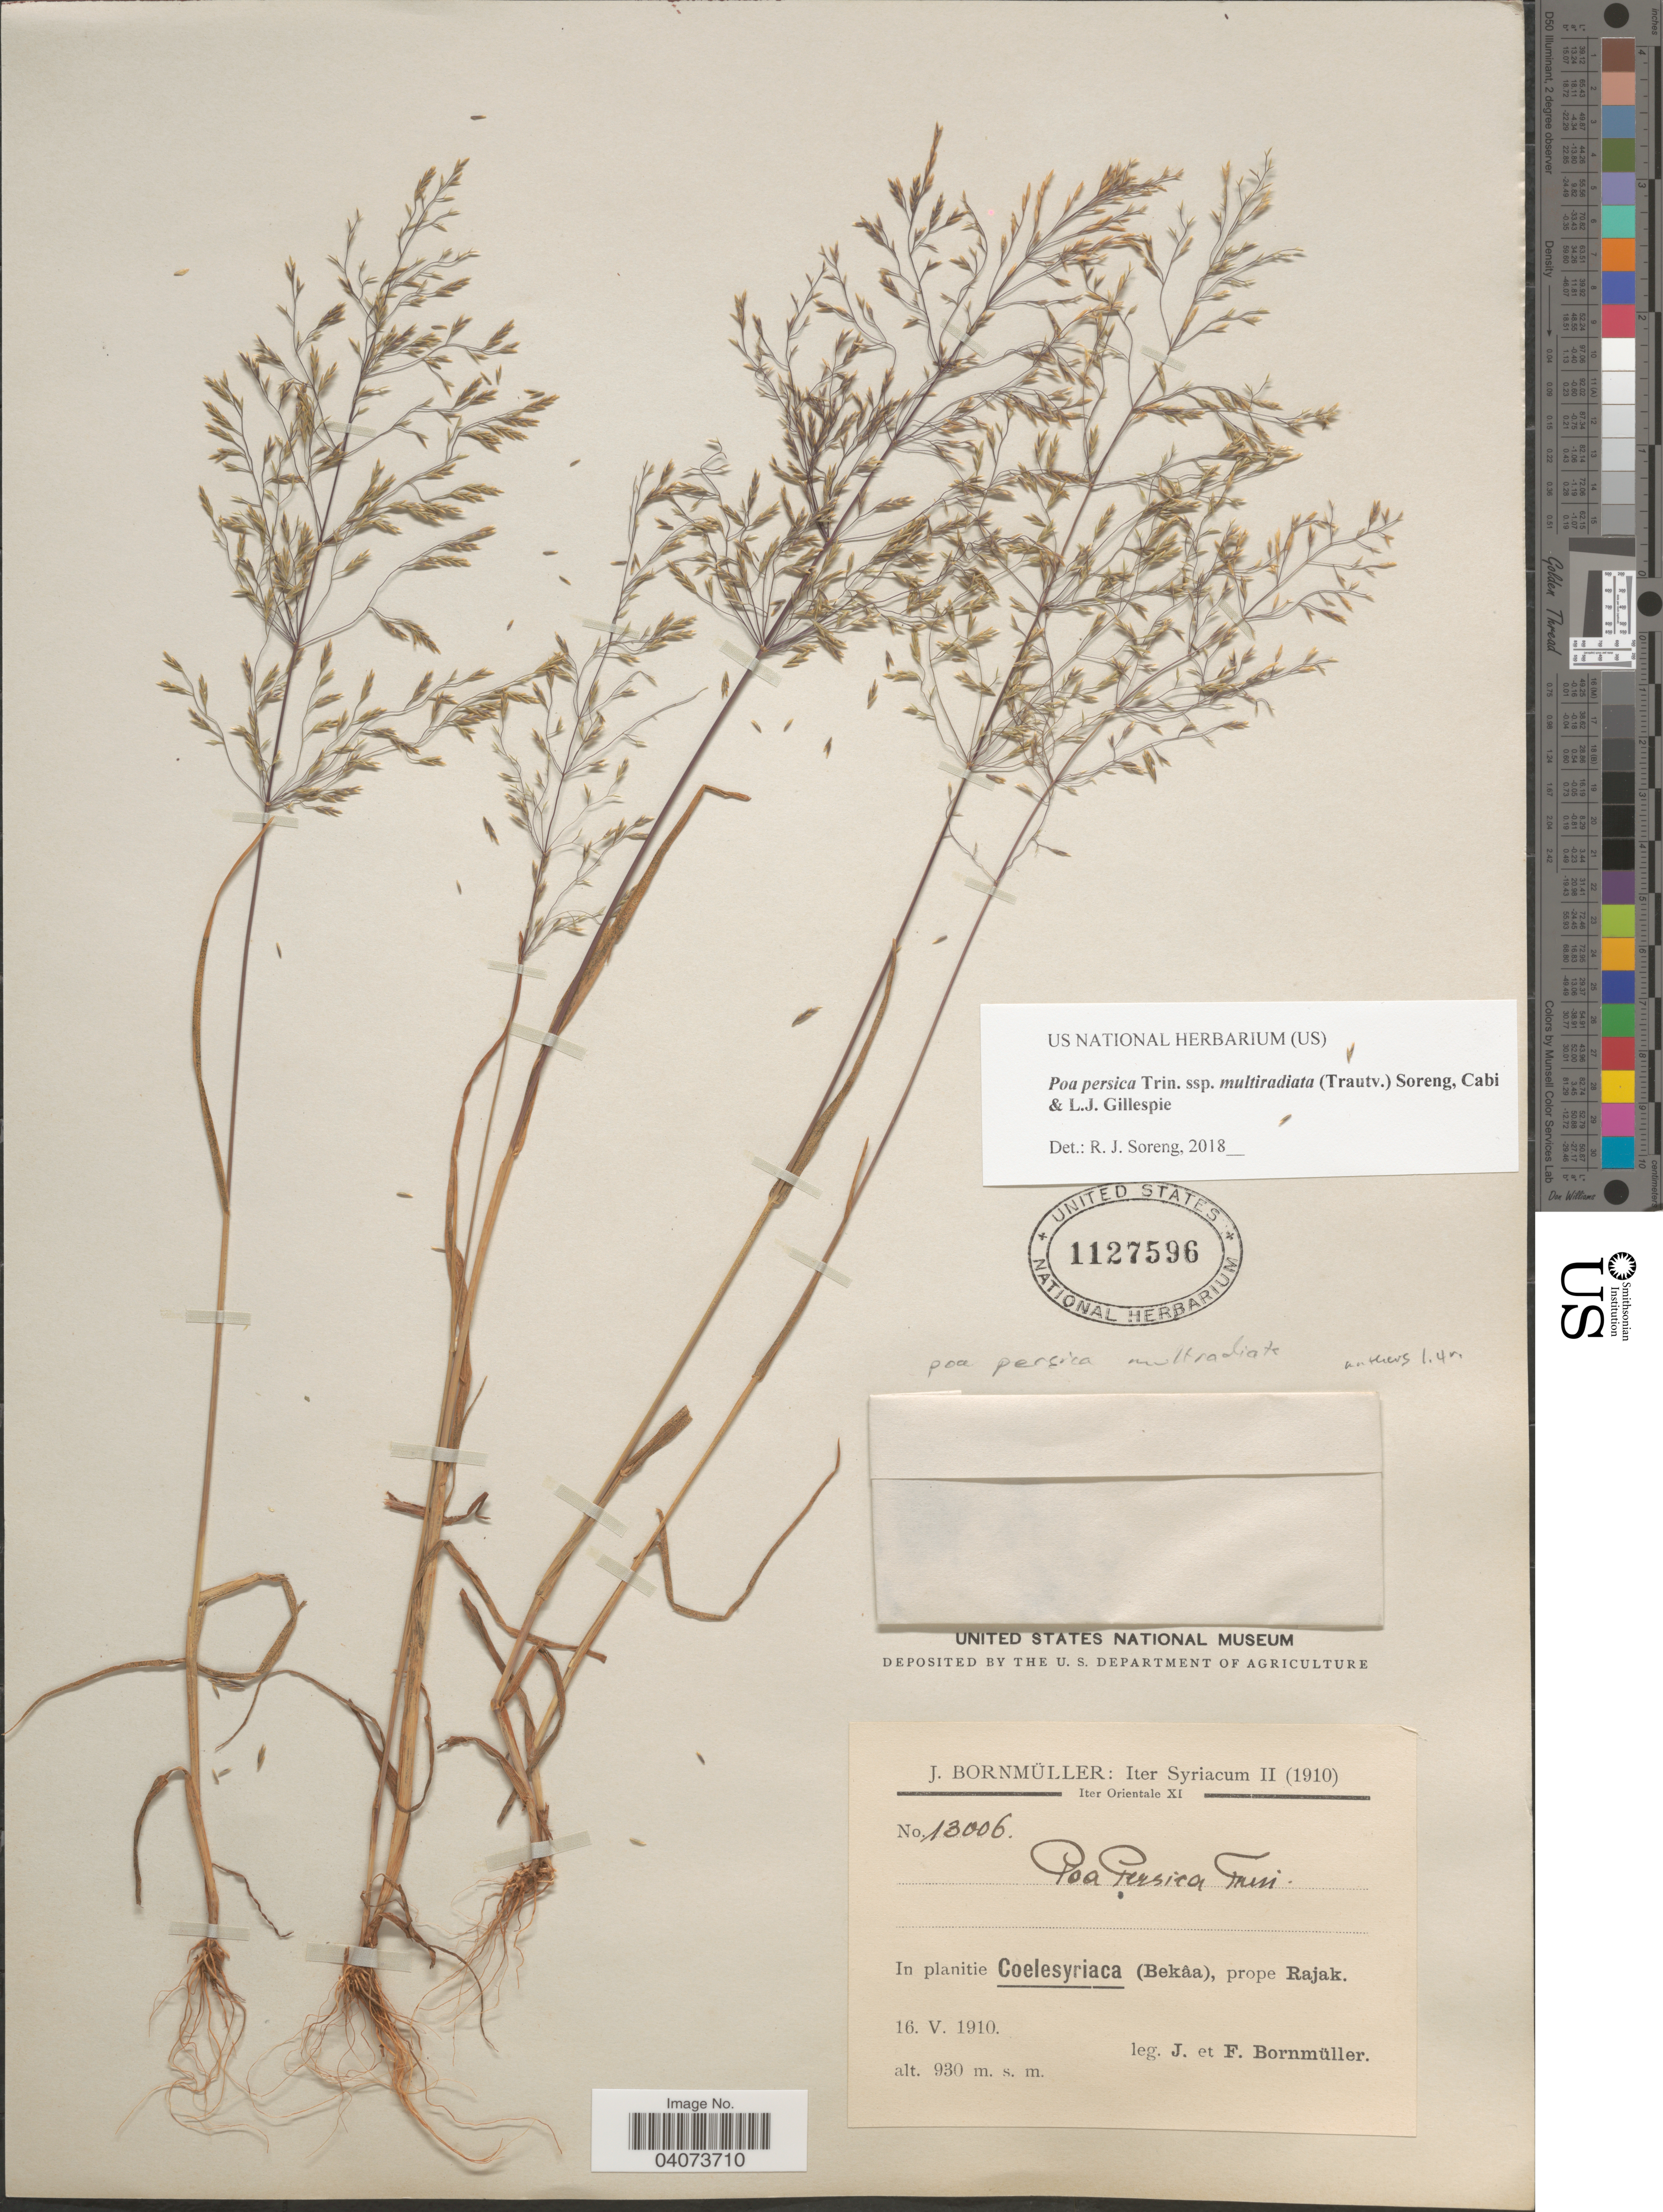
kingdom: Plantae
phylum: Tracheophyta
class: Liliopsida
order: Poales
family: Poaceae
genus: Poa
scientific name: Poa persica subsp. multiradiata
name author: (Trautv.) Soreng et al.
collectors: J. Bornmüller & F. Bornmüller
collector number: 13006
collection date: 1910-05-16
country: Syria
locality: Iter Syriacum II. Iter Orientale XI. In planitie Coelesyriaca (Bekâa), prope Rajak.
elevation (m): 930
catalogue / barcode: US 1127596